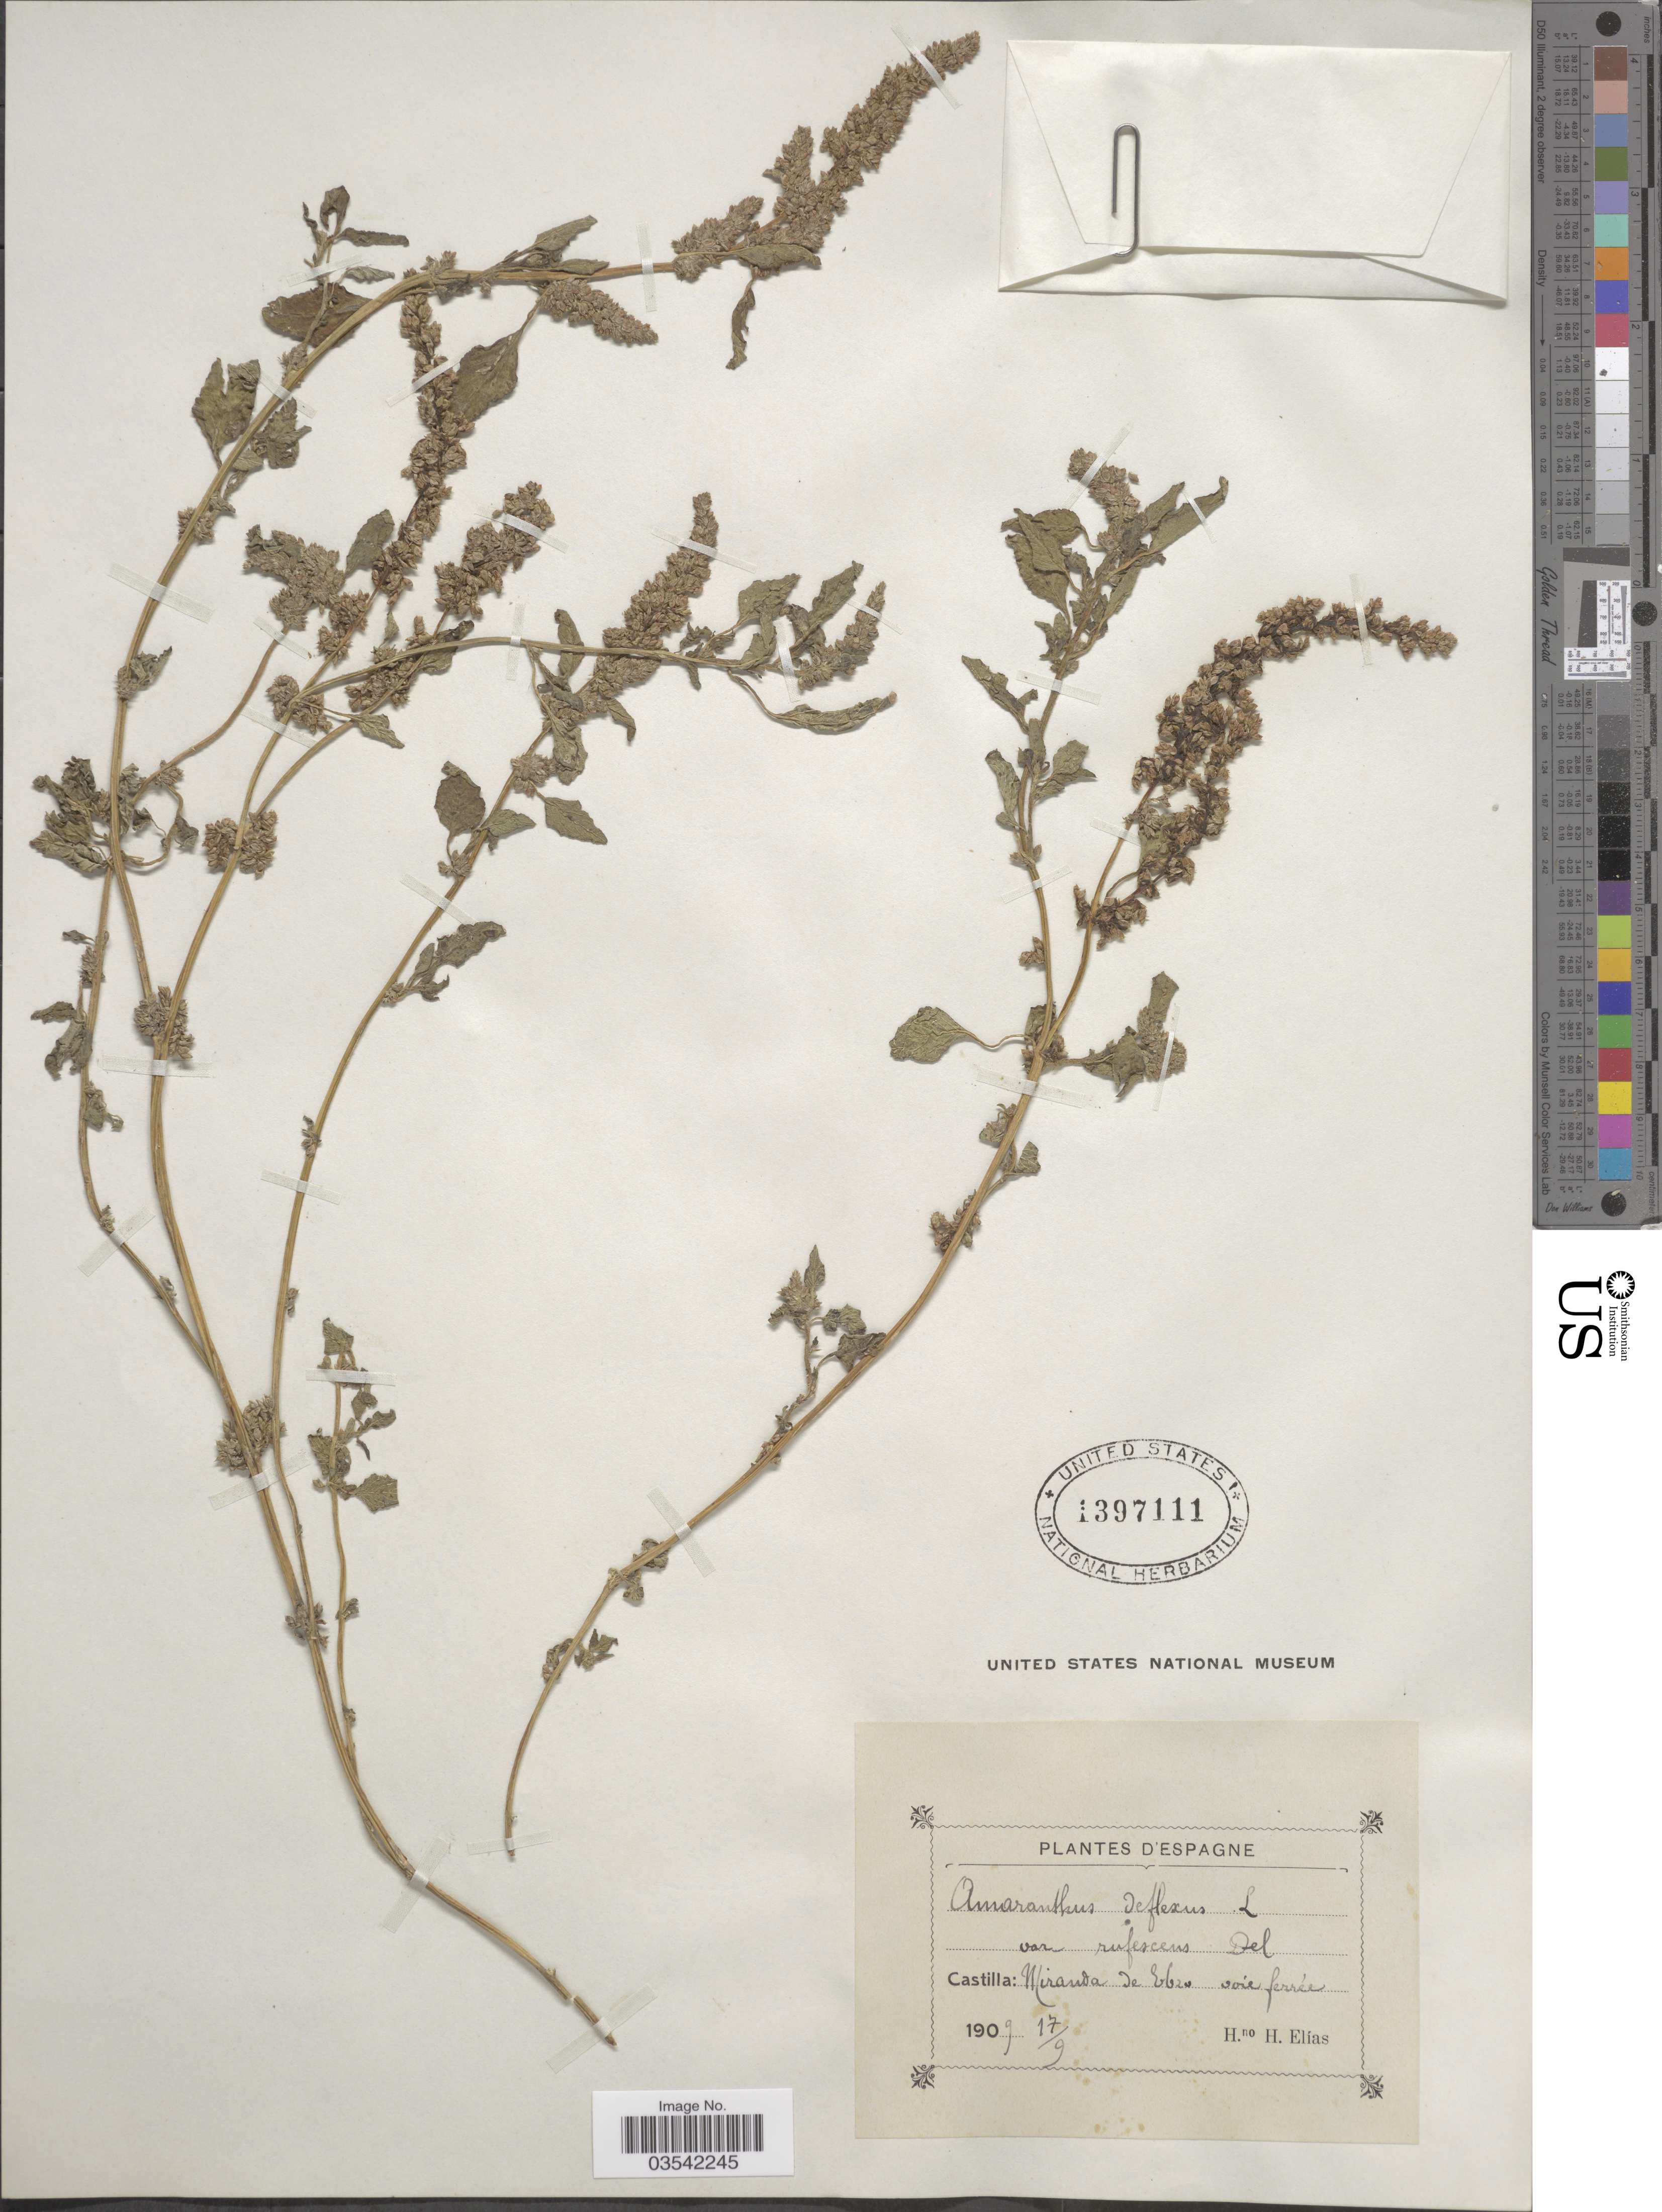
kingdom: Plantae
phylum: Tracheophyta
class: Magnoliopsida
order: Caryophyllales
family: Amaranthaceae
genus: Amaranthus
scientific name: Amaranthus deflexus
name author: L.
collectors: Bro. Elias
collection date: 1909-09-17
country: Spain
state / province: Castilla y León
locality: Espagne. Castilla: Miranda de Ebro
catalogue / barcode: US 1397111